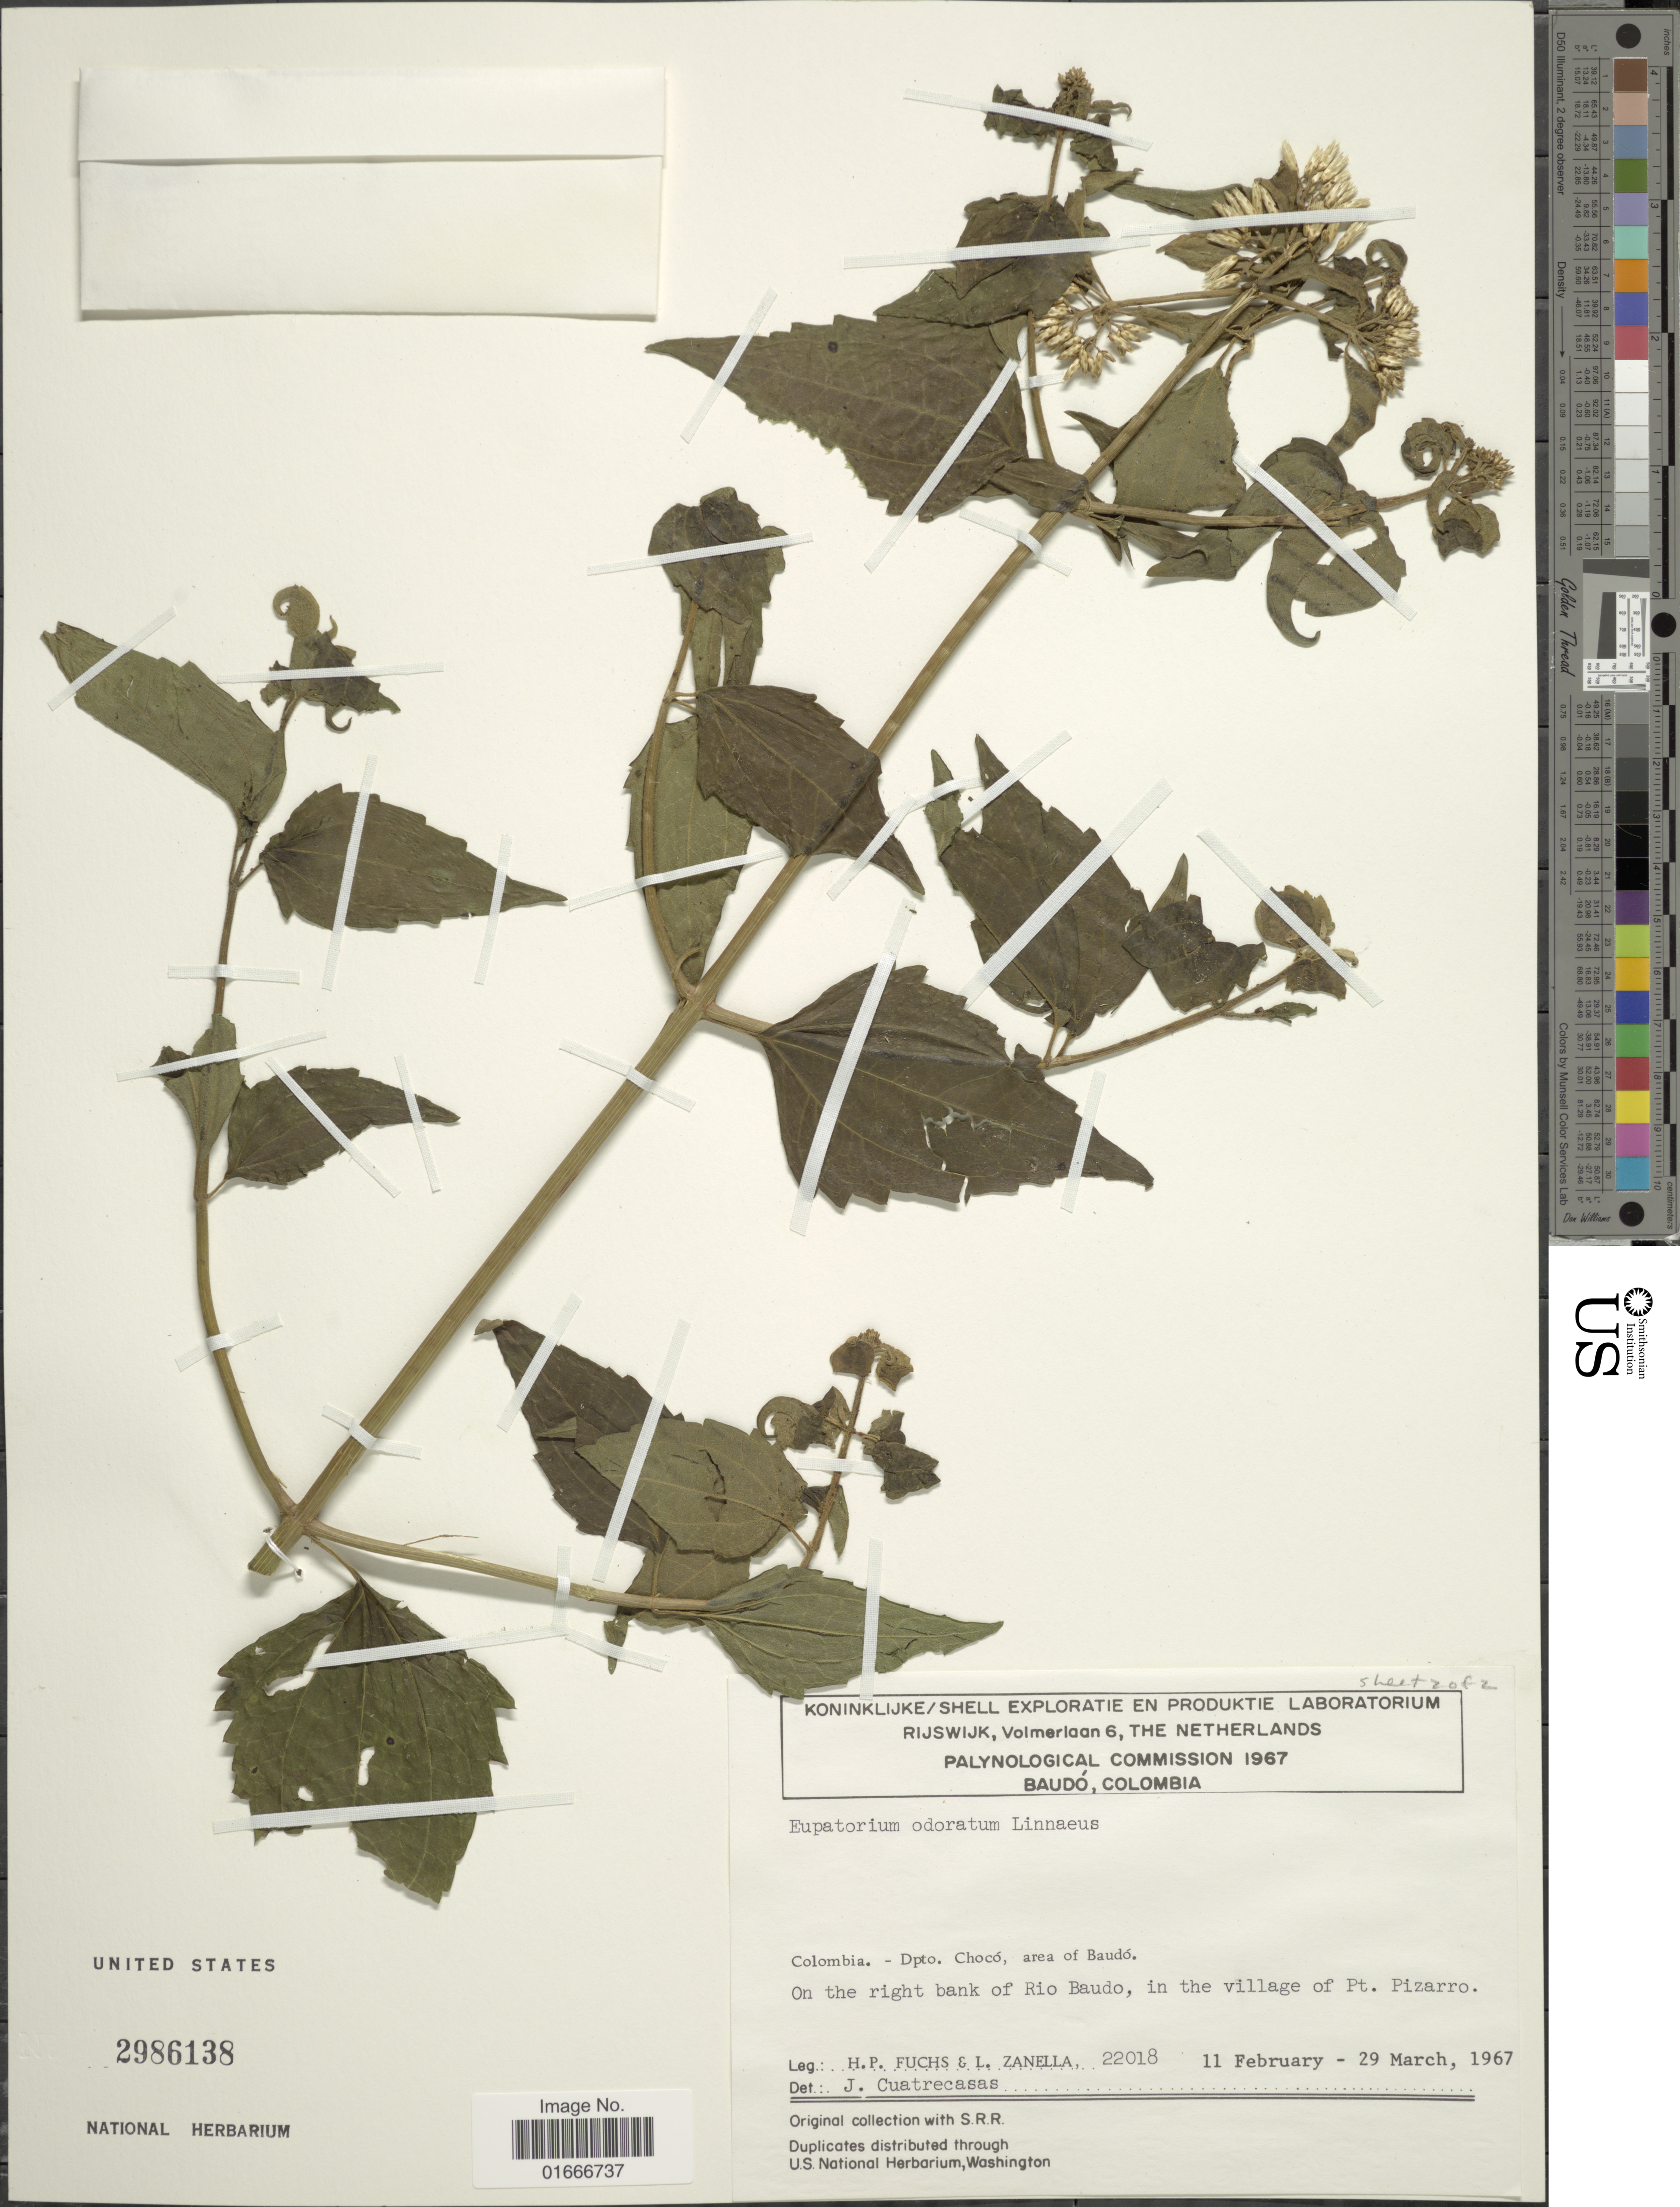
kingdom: Plantae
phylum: Tracheophyta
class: Magnoliopsida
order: Asterales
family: Asteraceae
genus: Chromolaena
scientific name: Chromolaena odorata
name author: (L.) R.M. King & H. Rob.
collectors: H. P. Fuchs & L. Zanella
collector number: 22018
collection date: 1967-02-11/1967-03-29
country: Colombia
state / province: Chocó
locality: Area of Baudo, on the right bank of Rio Baudo, in the village of Pt. Pizarro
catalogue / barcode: US 2986138